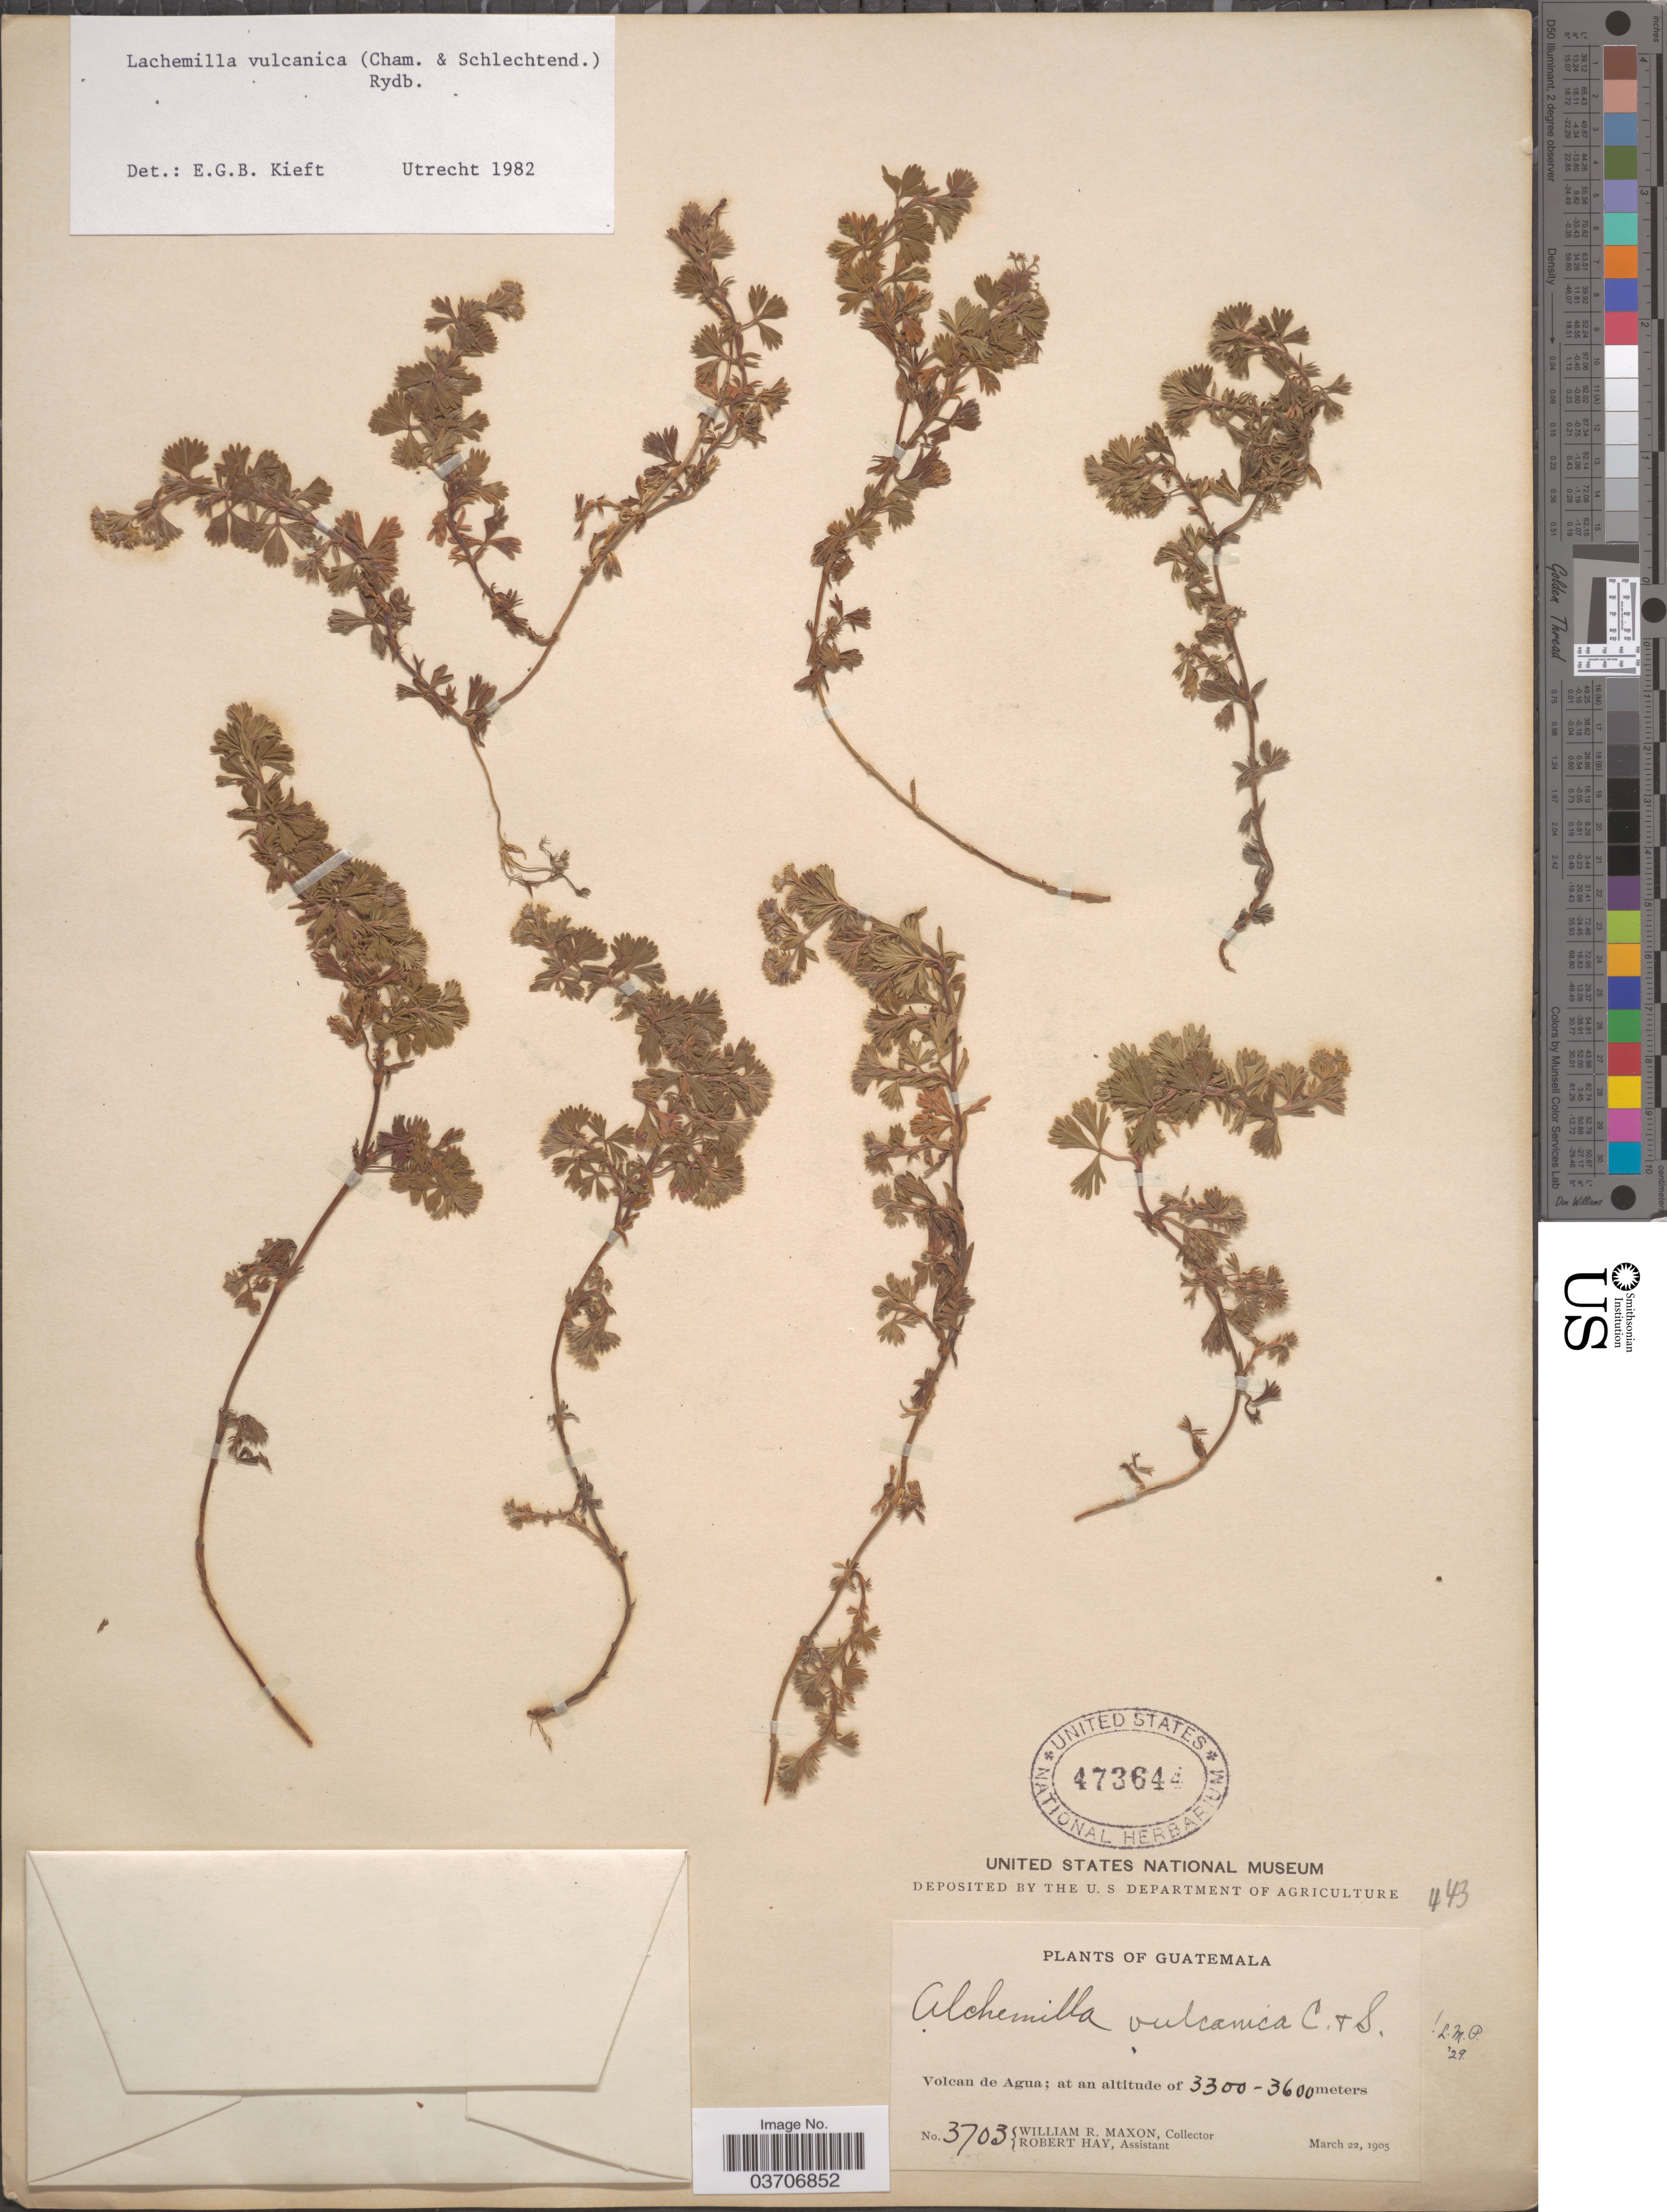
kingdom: Plantae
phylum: Tracheophyta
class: Magnoliopsida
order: Rosales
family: Rosaceae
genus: Lachemilla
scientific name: Lachemilla vulcanica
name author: (Cham. & Schltdl.) Rydb.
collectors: W. R. Maxon & R. Hay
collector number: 3703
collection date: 1905-03-22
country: Guatemala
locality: Volcan de Agua.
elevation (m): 3300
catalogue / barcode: US 473644